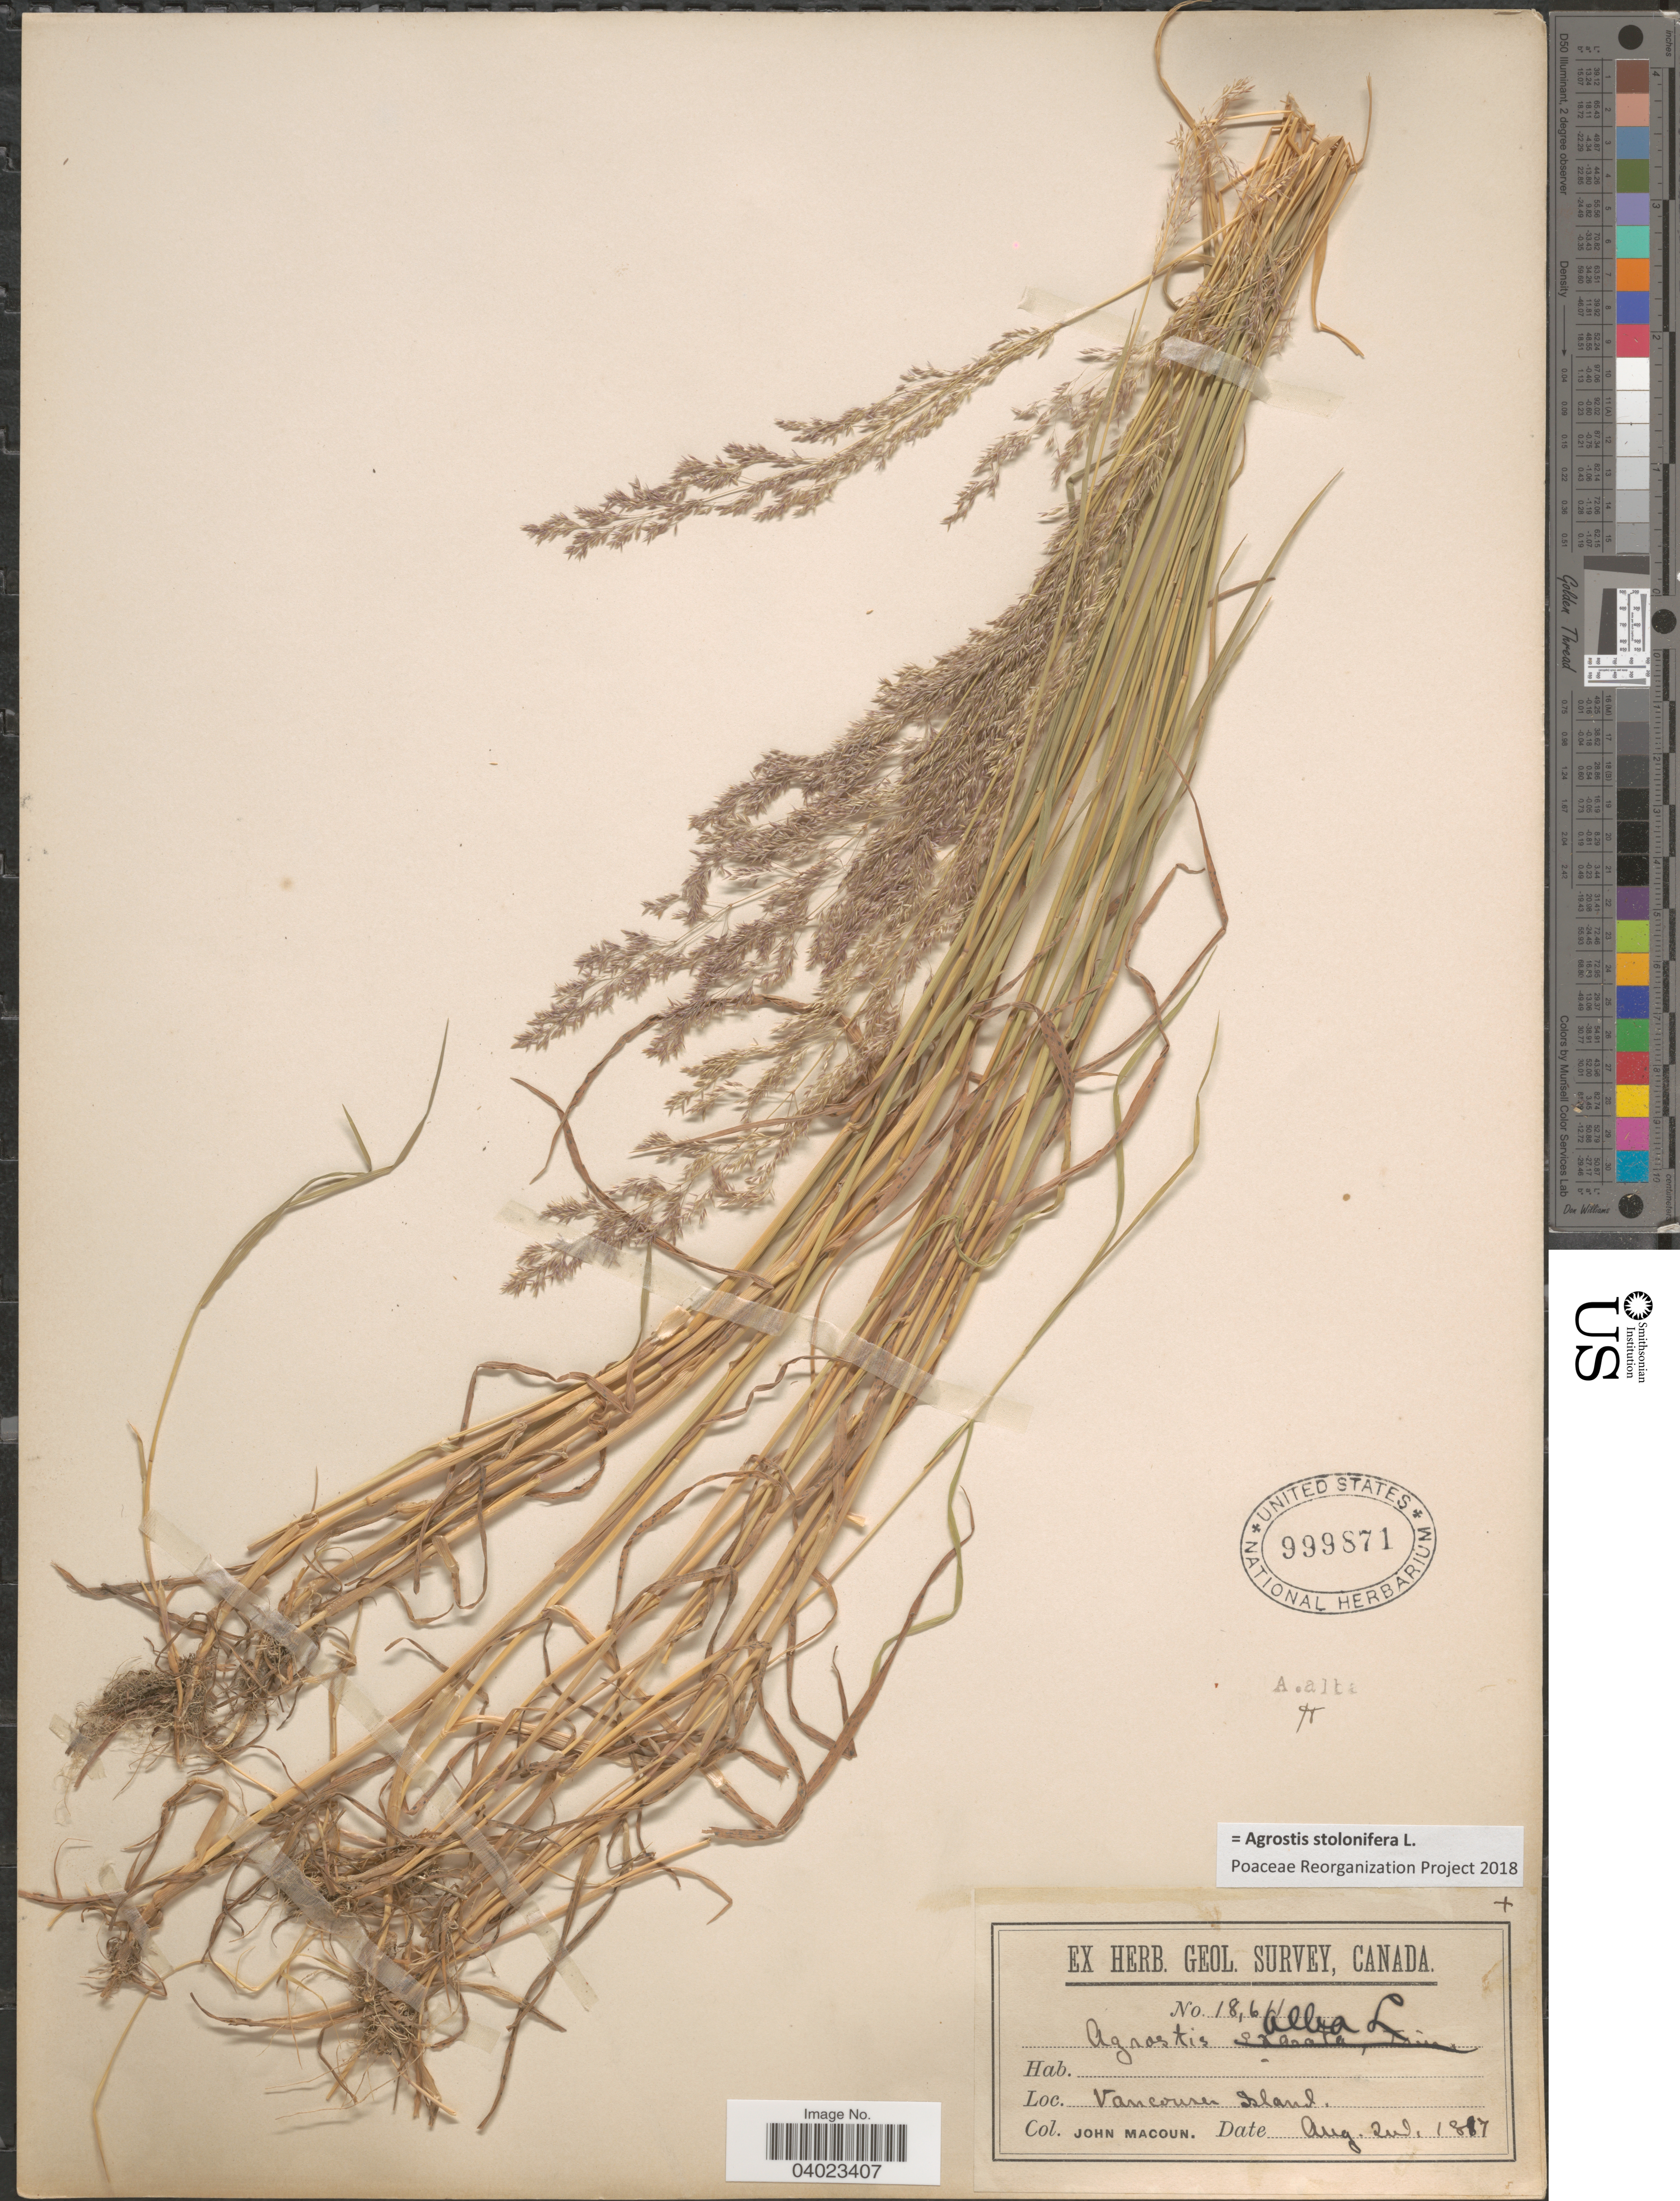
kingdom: Plantae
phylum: Tracheophyta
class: Liliopsida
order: Poales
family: Poaceae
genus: Agrostis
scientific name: Agrostis stolonifera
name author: L.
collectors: J. Macoun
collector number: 1864*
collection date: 1887-08-02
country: Canada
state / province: British Columbia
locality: Vancouver Island.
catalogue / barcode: US 999871